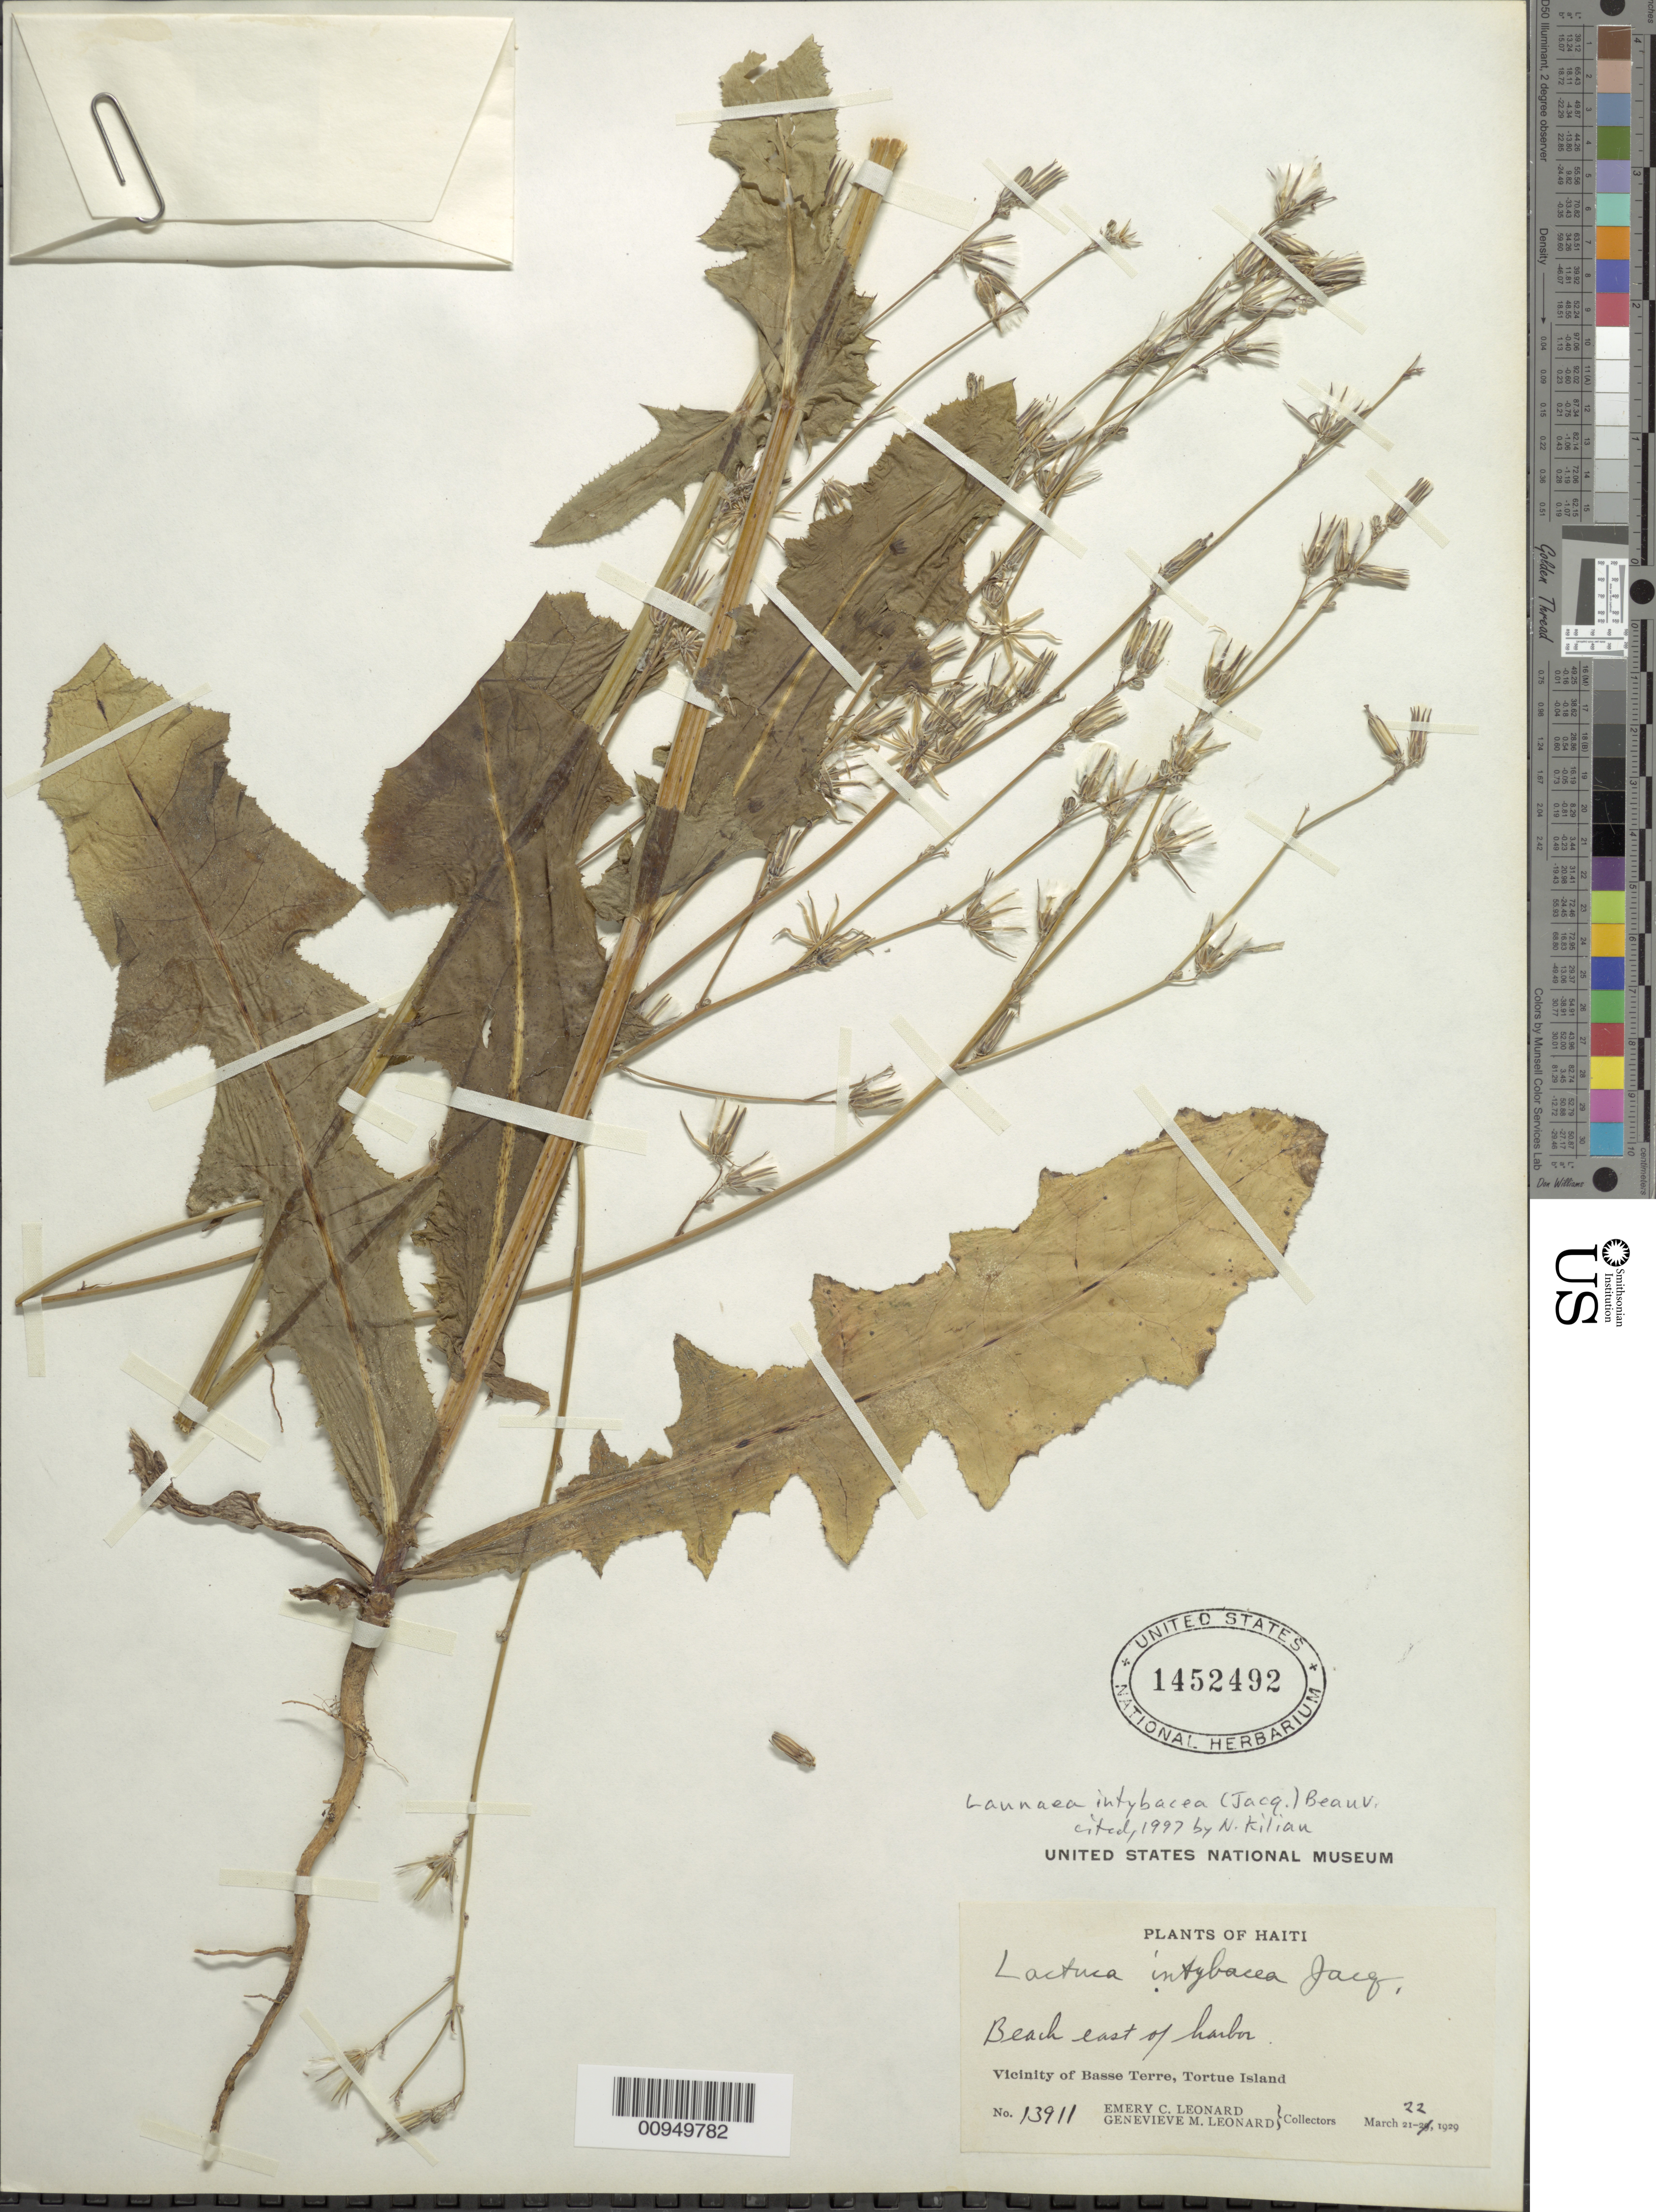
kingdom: Plantae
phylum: Tracheophyta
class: Magnoliopsida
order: Asterales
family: Asteraceae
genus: Launaea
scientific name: Launaea intybacea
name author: (Jacq.) Beauverd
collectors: E. C. Leonard & G. M. Leonard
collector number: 13911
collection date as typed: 22 Mar 1929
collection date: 1929-03-22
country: Haiti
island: Tortue Island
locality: Vicinity of Basse Terre, beach E of harbor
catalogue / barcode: US 1452492